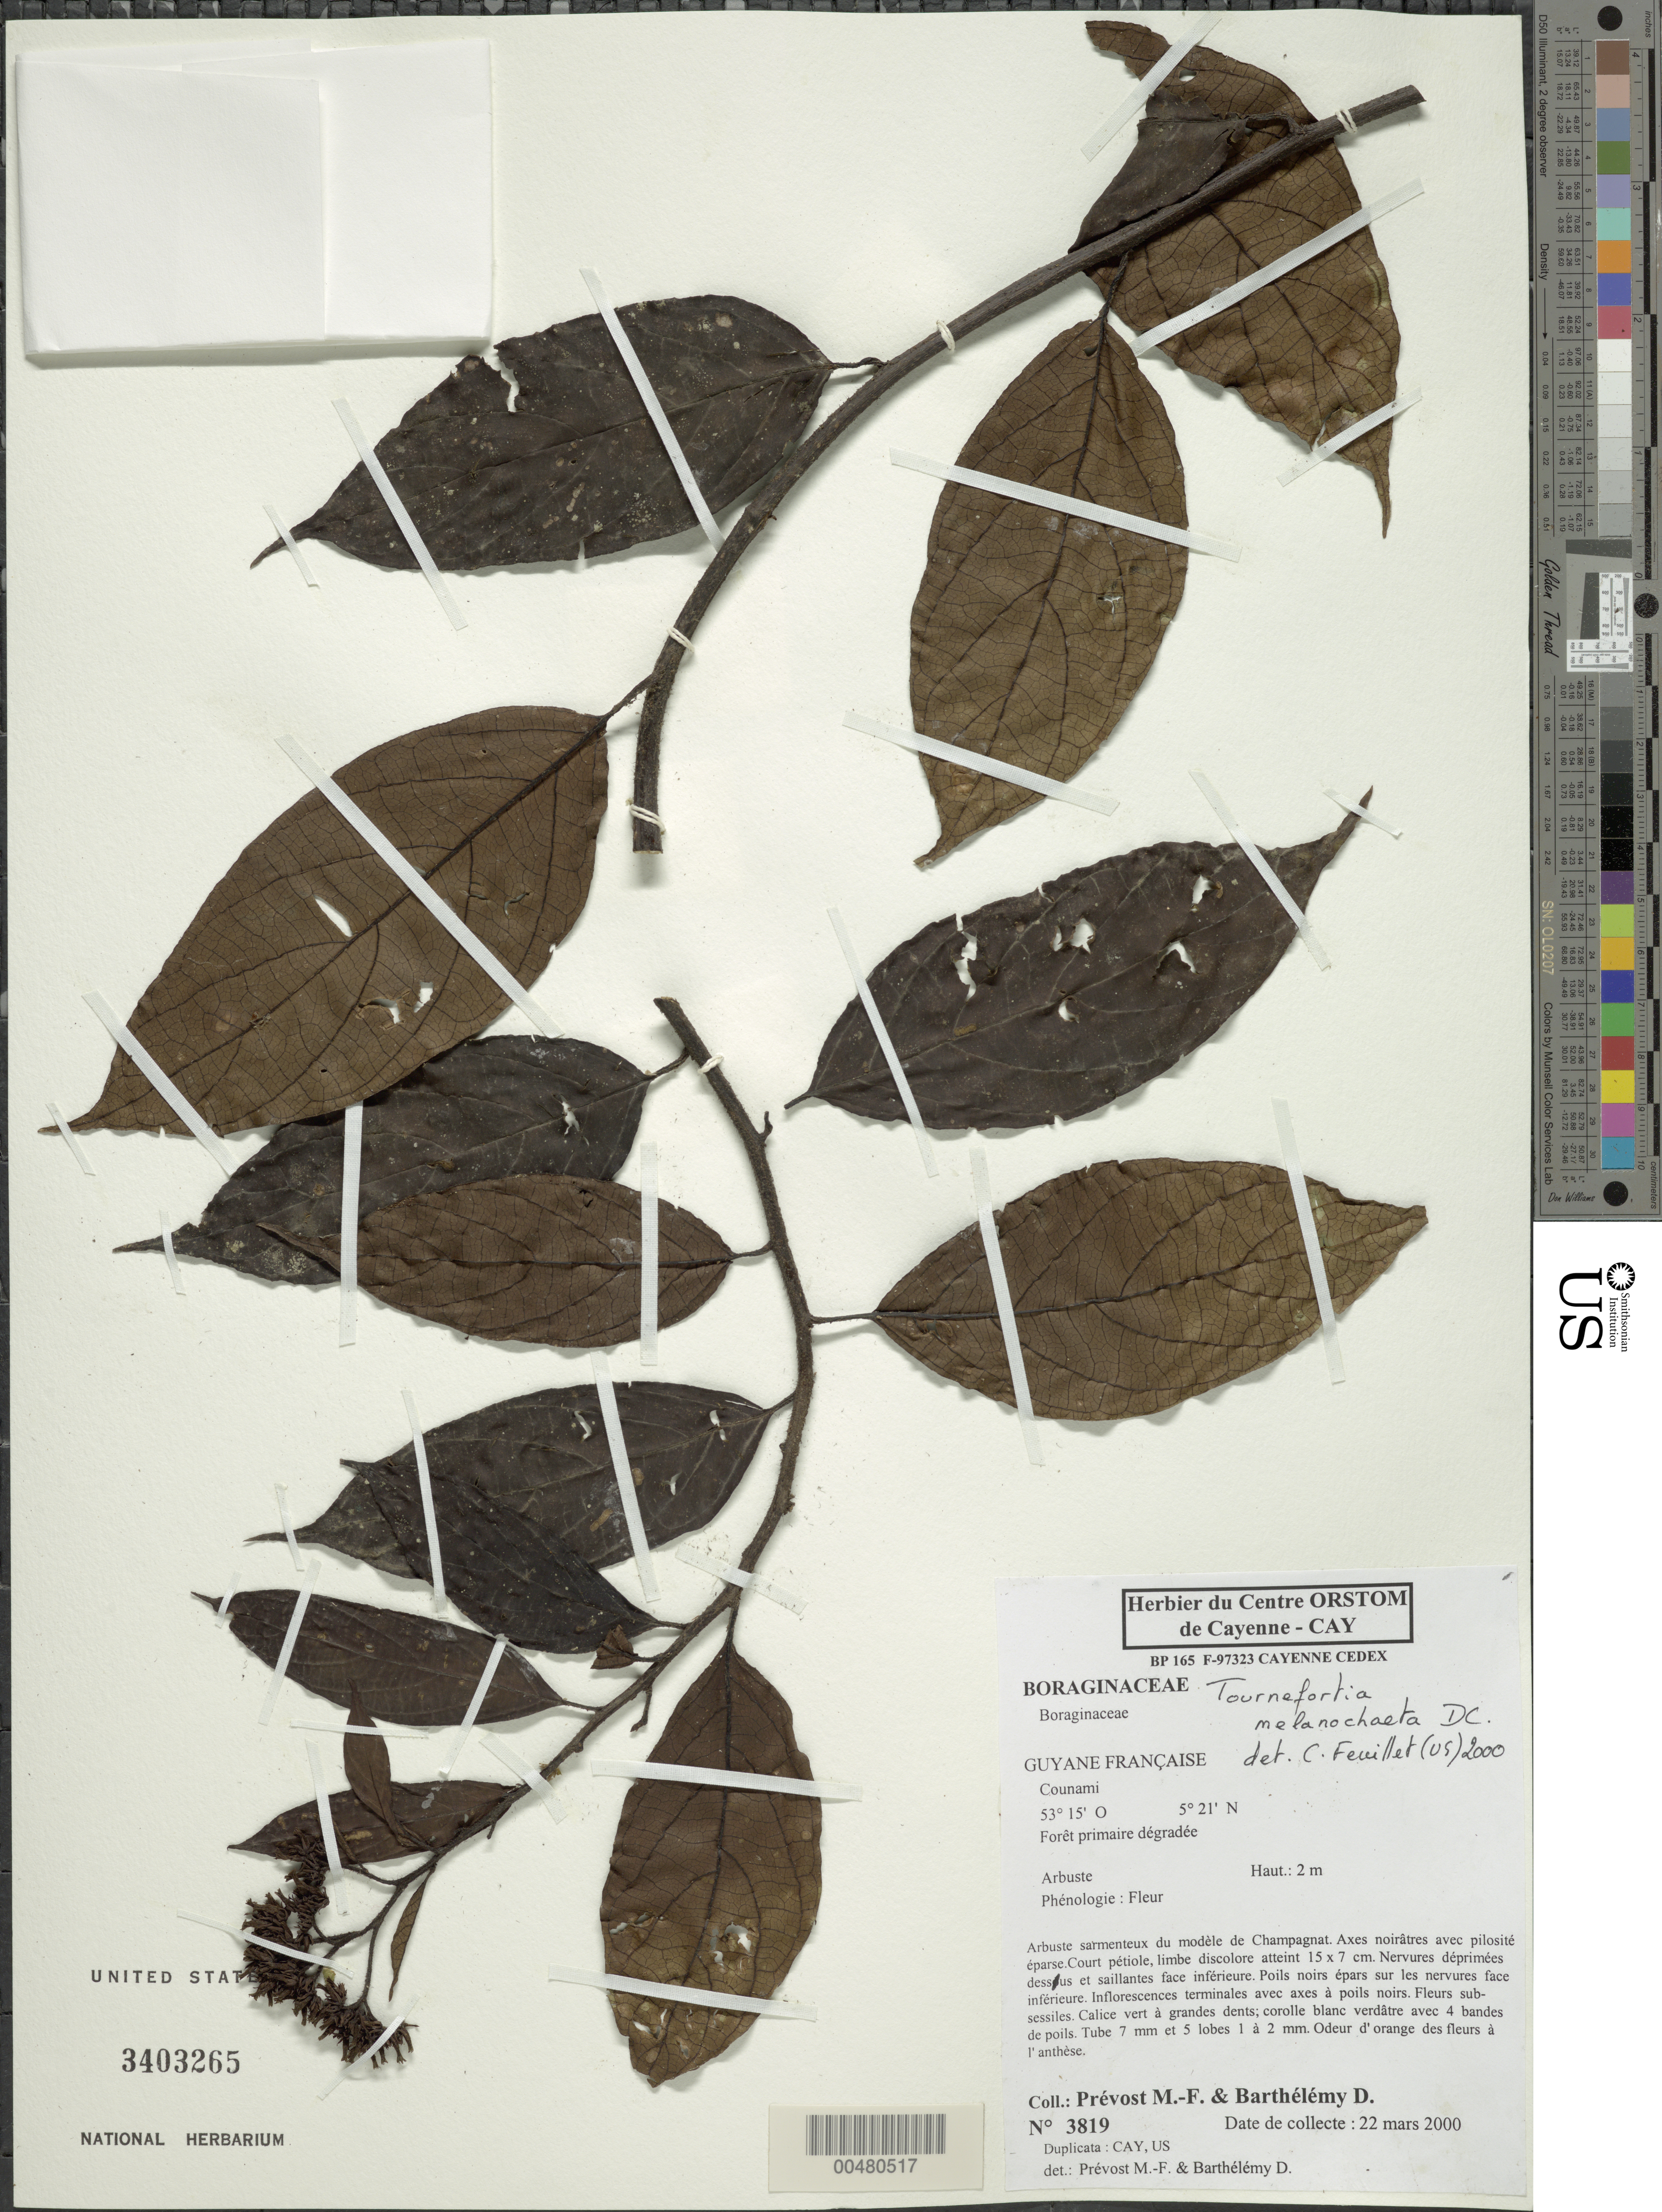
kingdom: Plantae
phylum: Tracheophyta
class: Magnoliopsida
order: Boraginales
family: Heliotropiaceae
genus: Tournefortia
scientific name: Tournefortia melanochaeta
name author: DC.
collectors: M. Prévost & D. Barthelémy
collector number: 3819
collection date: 2000-03-22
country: French Guiana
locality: Counami. Guyane Française.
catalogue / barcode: US 3403265